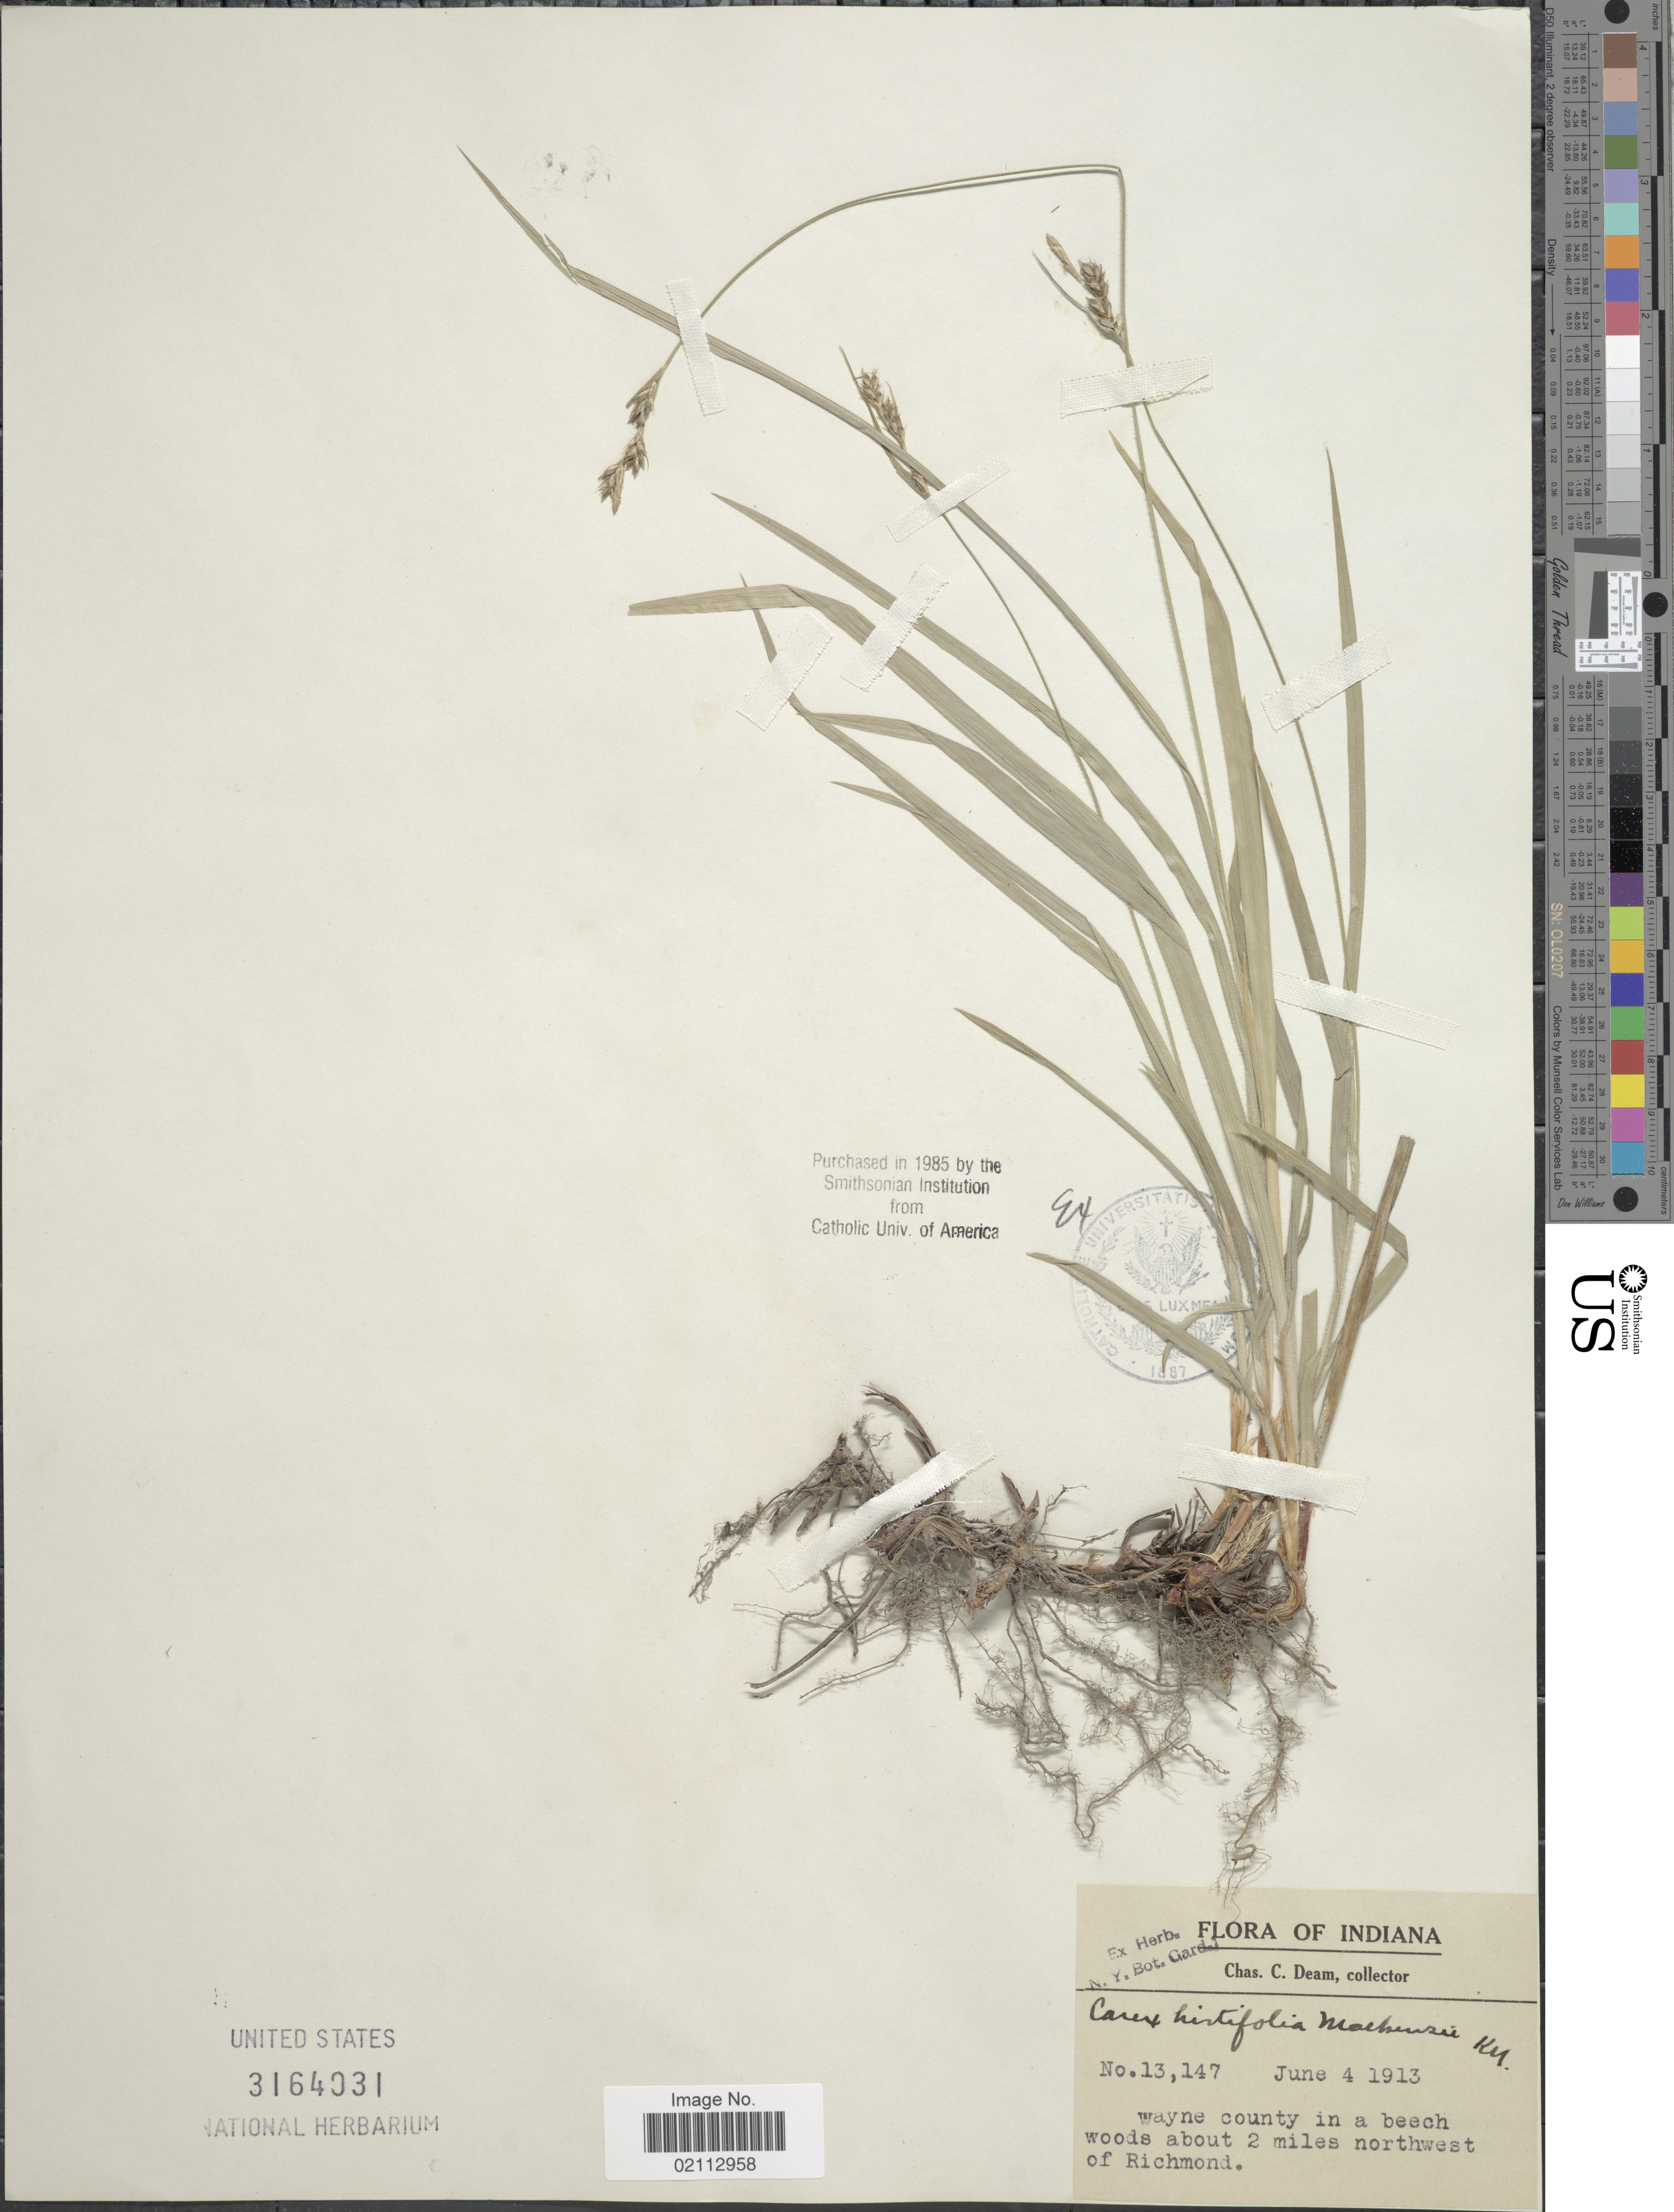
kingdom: Plantae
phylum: Tracheophyta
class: Liliopsida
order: Poales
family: Cyperaceae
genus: Carex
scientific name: Carex hirtifolia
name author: Mack.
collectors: C. C. Deam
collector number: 13147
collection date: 1913-06-04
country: United States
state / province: Indiana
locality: Wayne County in a beach woods about 2 miles northwest of Richmond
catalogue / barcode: US 3164031